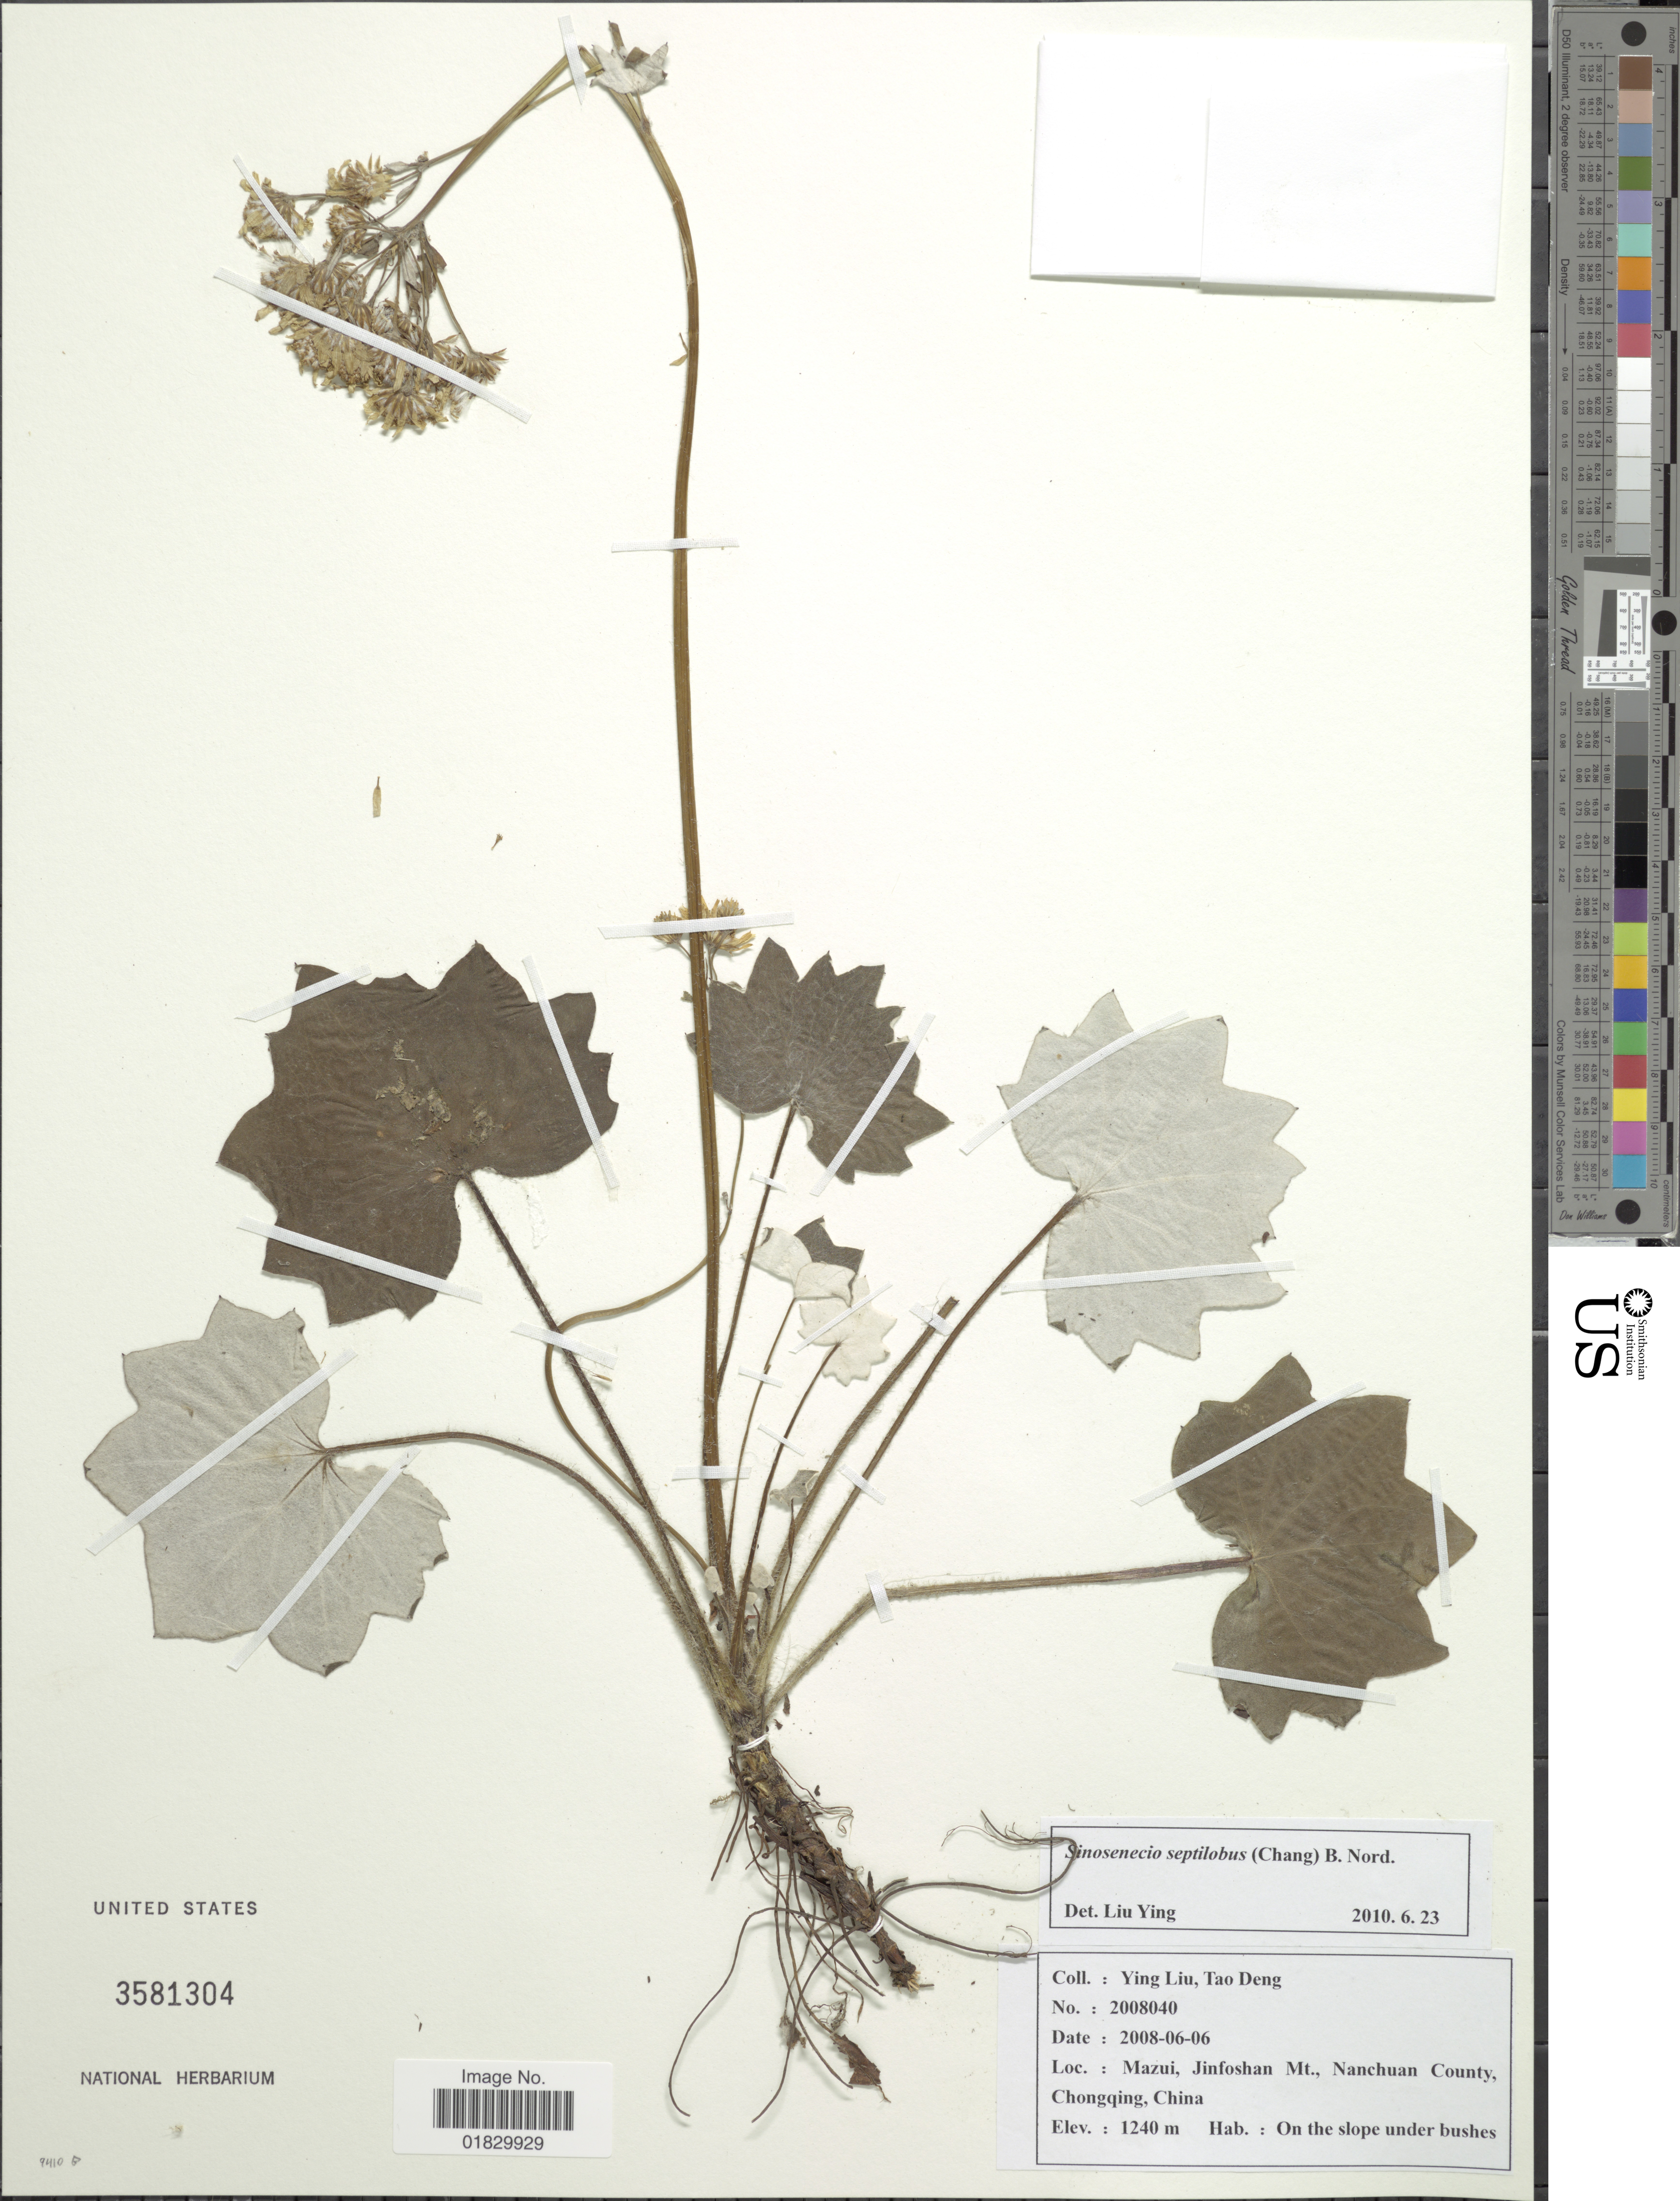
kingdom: Plantae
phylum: Tracheophyta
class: Magnoliopsida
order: Asterales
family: Asteraceae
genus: Sinosenecio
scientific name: Sinosenecio septilobus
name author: (C.C. Chang) B. Nord.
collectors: Y. Liu & T. Deng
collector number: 2008040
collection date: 2008-06-06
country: China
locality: Mazui, Jinfoshan Mt., Nanchuan County, Chongqing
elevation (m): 1240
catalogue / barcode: US 3581304